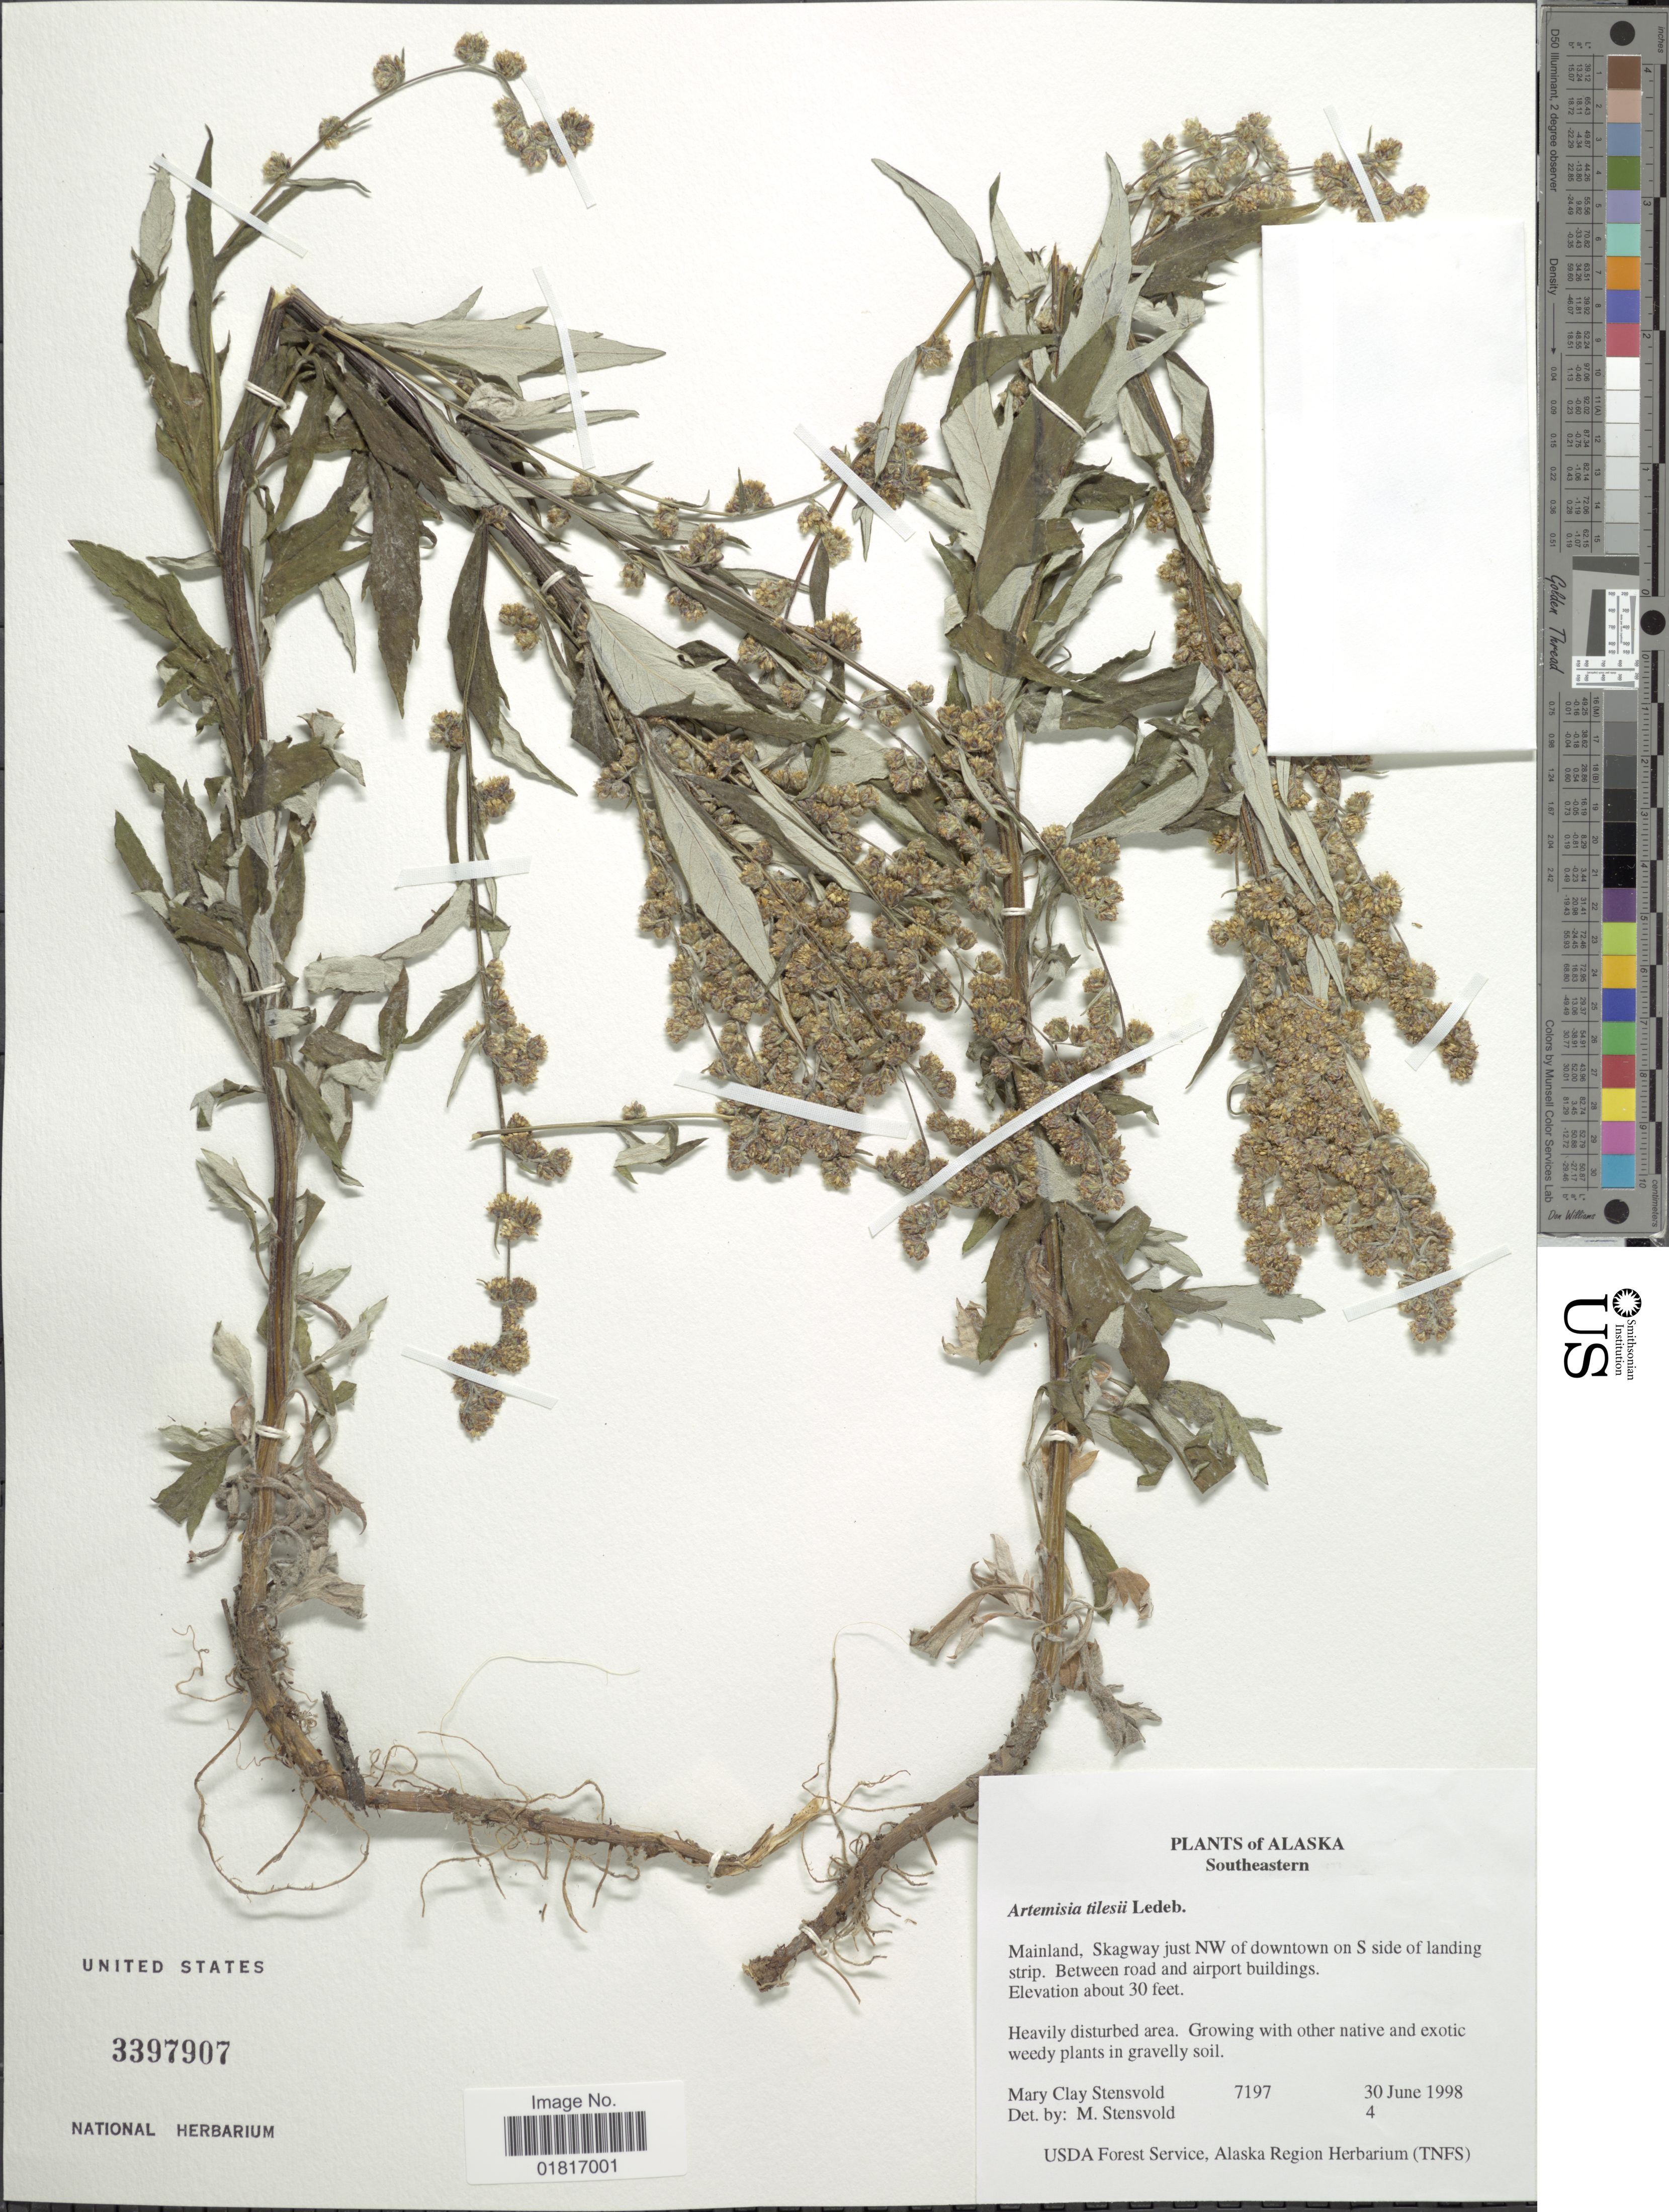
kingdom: Plantae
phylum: Tracheophyta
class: Magnoliopsida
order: Asterales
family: Asteraceae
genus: Artemisia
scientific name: Artemisia tilesii subsp. gormani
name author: (Rydb.) Hultén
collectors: M. Stensvold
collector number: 7197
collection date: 1998-06-30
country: United States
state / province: Alaska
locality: Southeastern, mainland, Skagway just NW of downtown on S side of landing strip. Between road and airport buildings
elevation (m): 9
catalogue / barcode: US 3397907